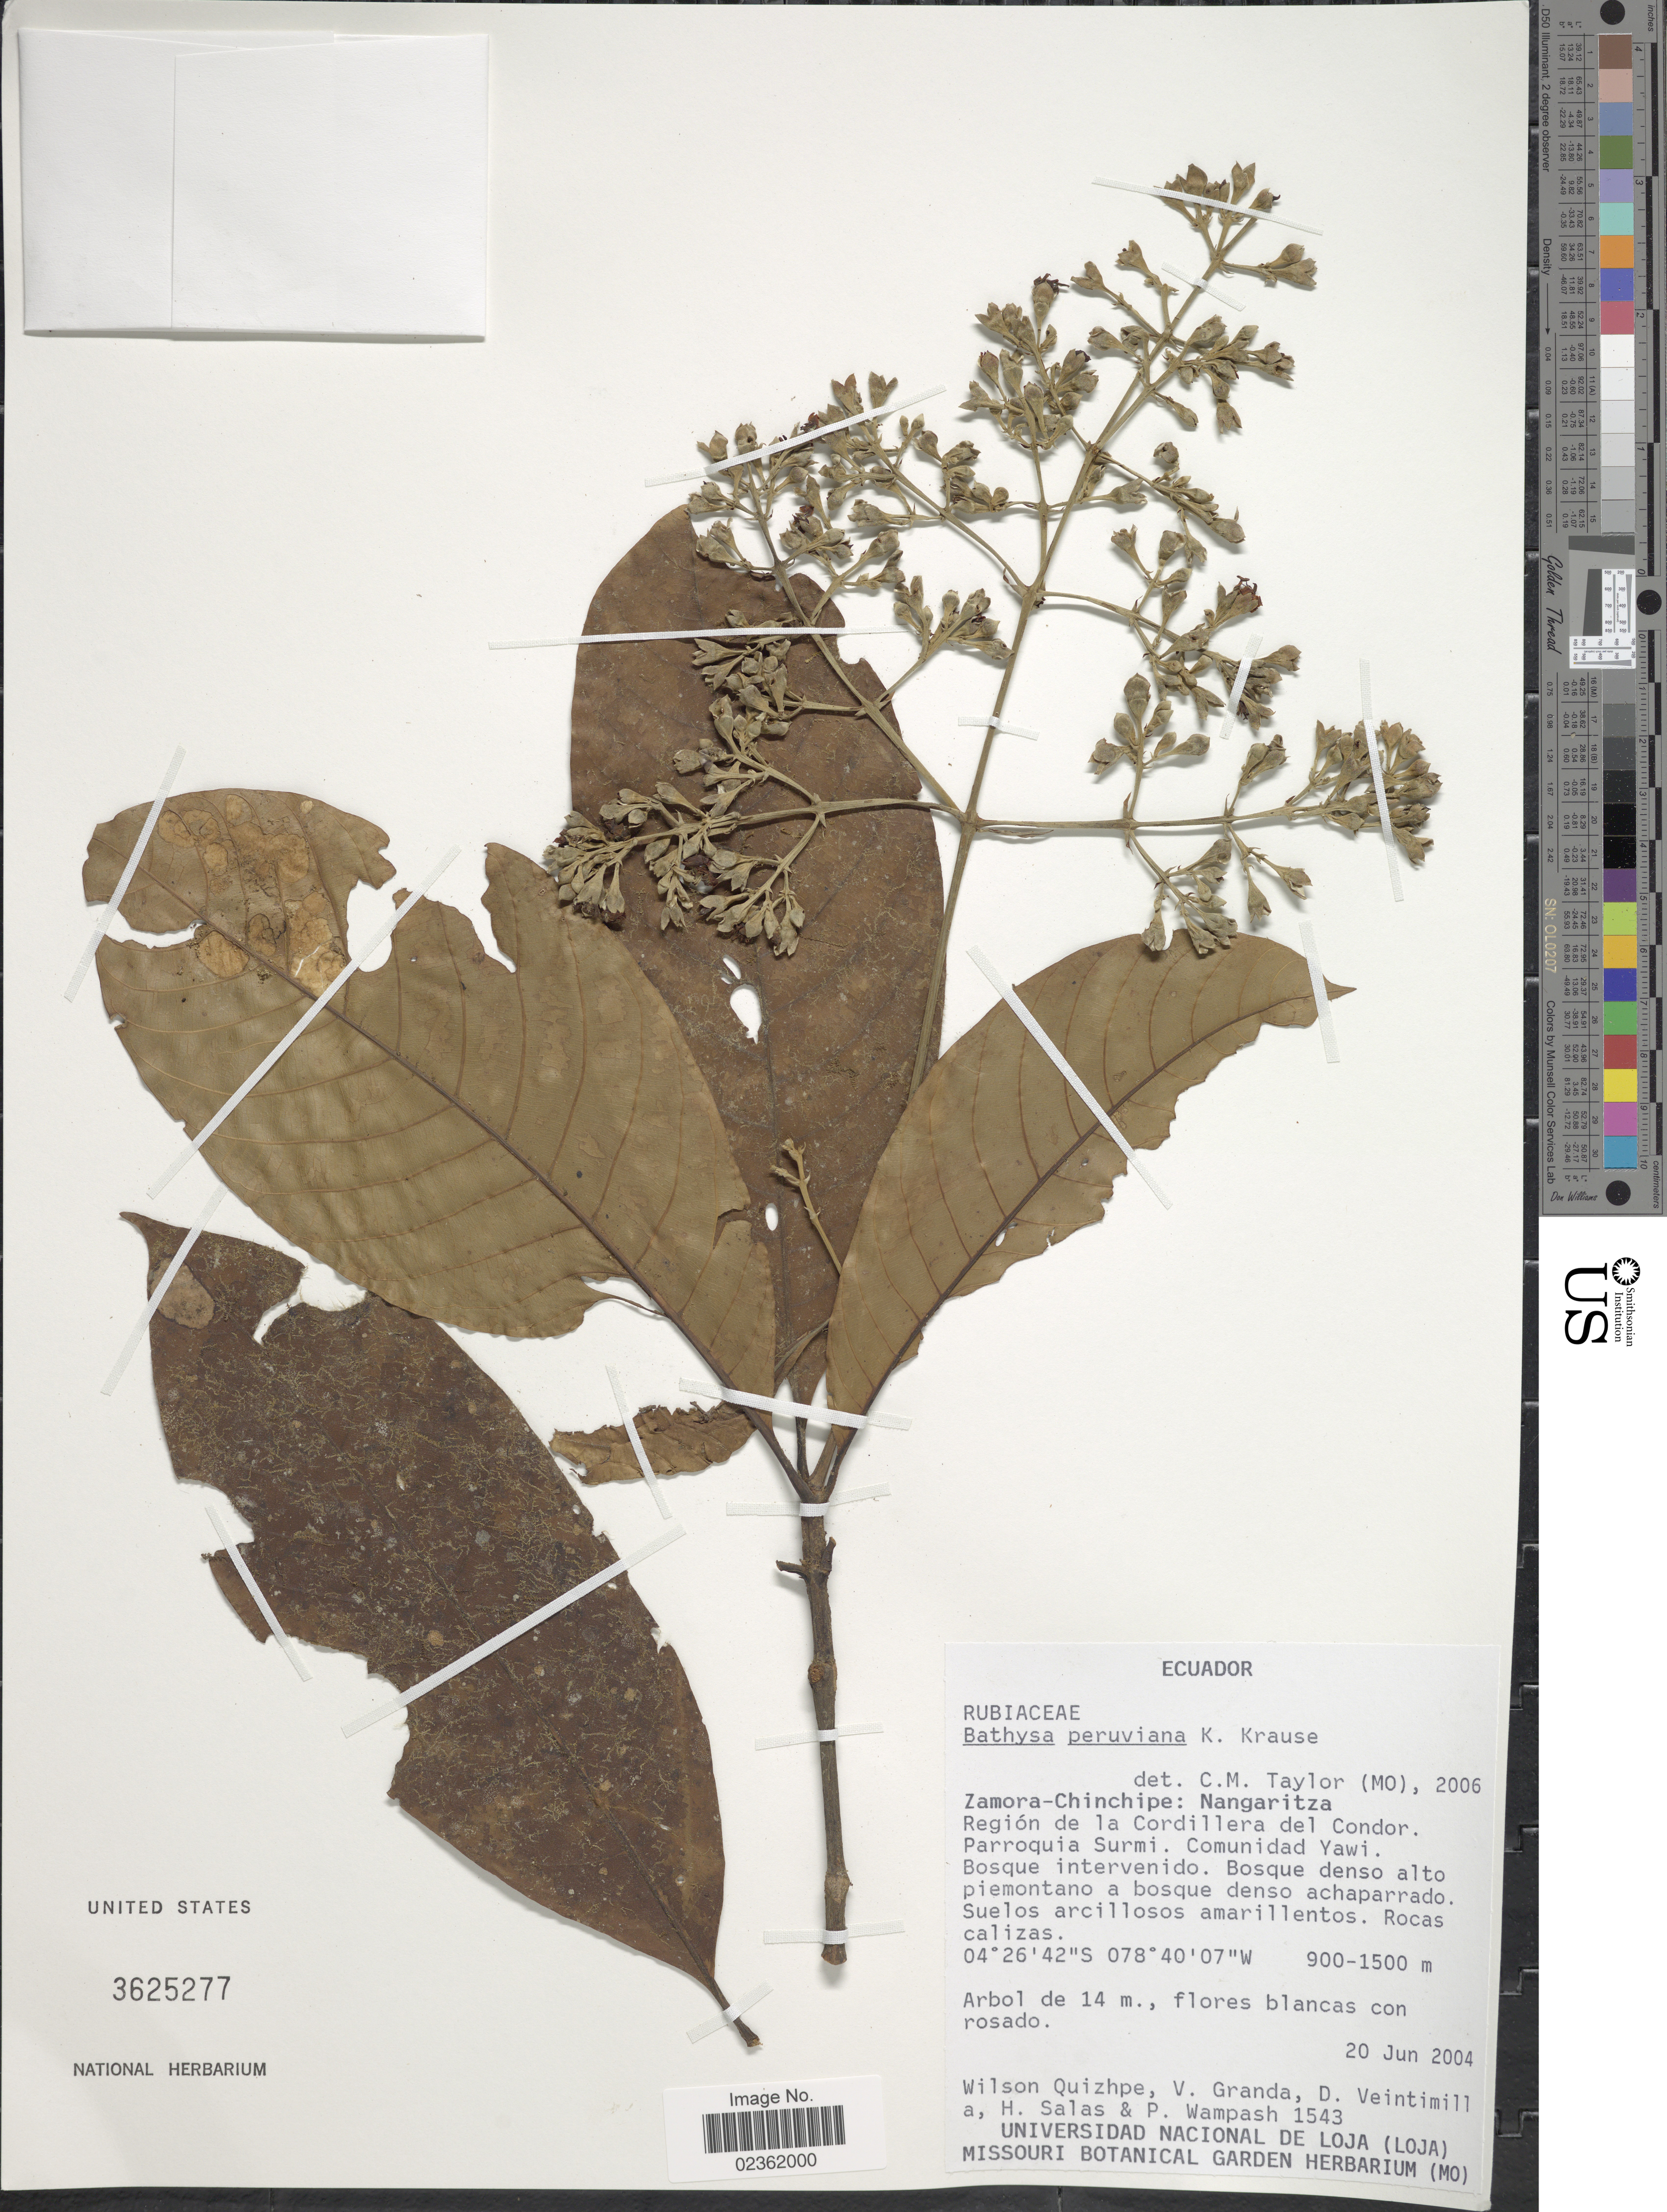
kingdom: Plantae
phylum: Tracheophyta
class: Magnoliopsida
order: Gentianales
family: Rubiaceae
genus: Bathysa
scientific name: Bathysa perijaënsis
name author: (Steyerm.) Delprete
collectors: W. Quizhpe, V. Granda, D. Veintimilla, H. Salas & P. Wampash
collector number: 1543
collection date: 2004-06-20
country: Ecuador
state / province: Zamora-Chinchipe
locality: Nangaritza, Region de la Cordillera del Condor, Parroquia Surmi, Comunidad Yaqi, Bosque intervenido.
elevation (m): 900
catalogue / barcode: US 3625277